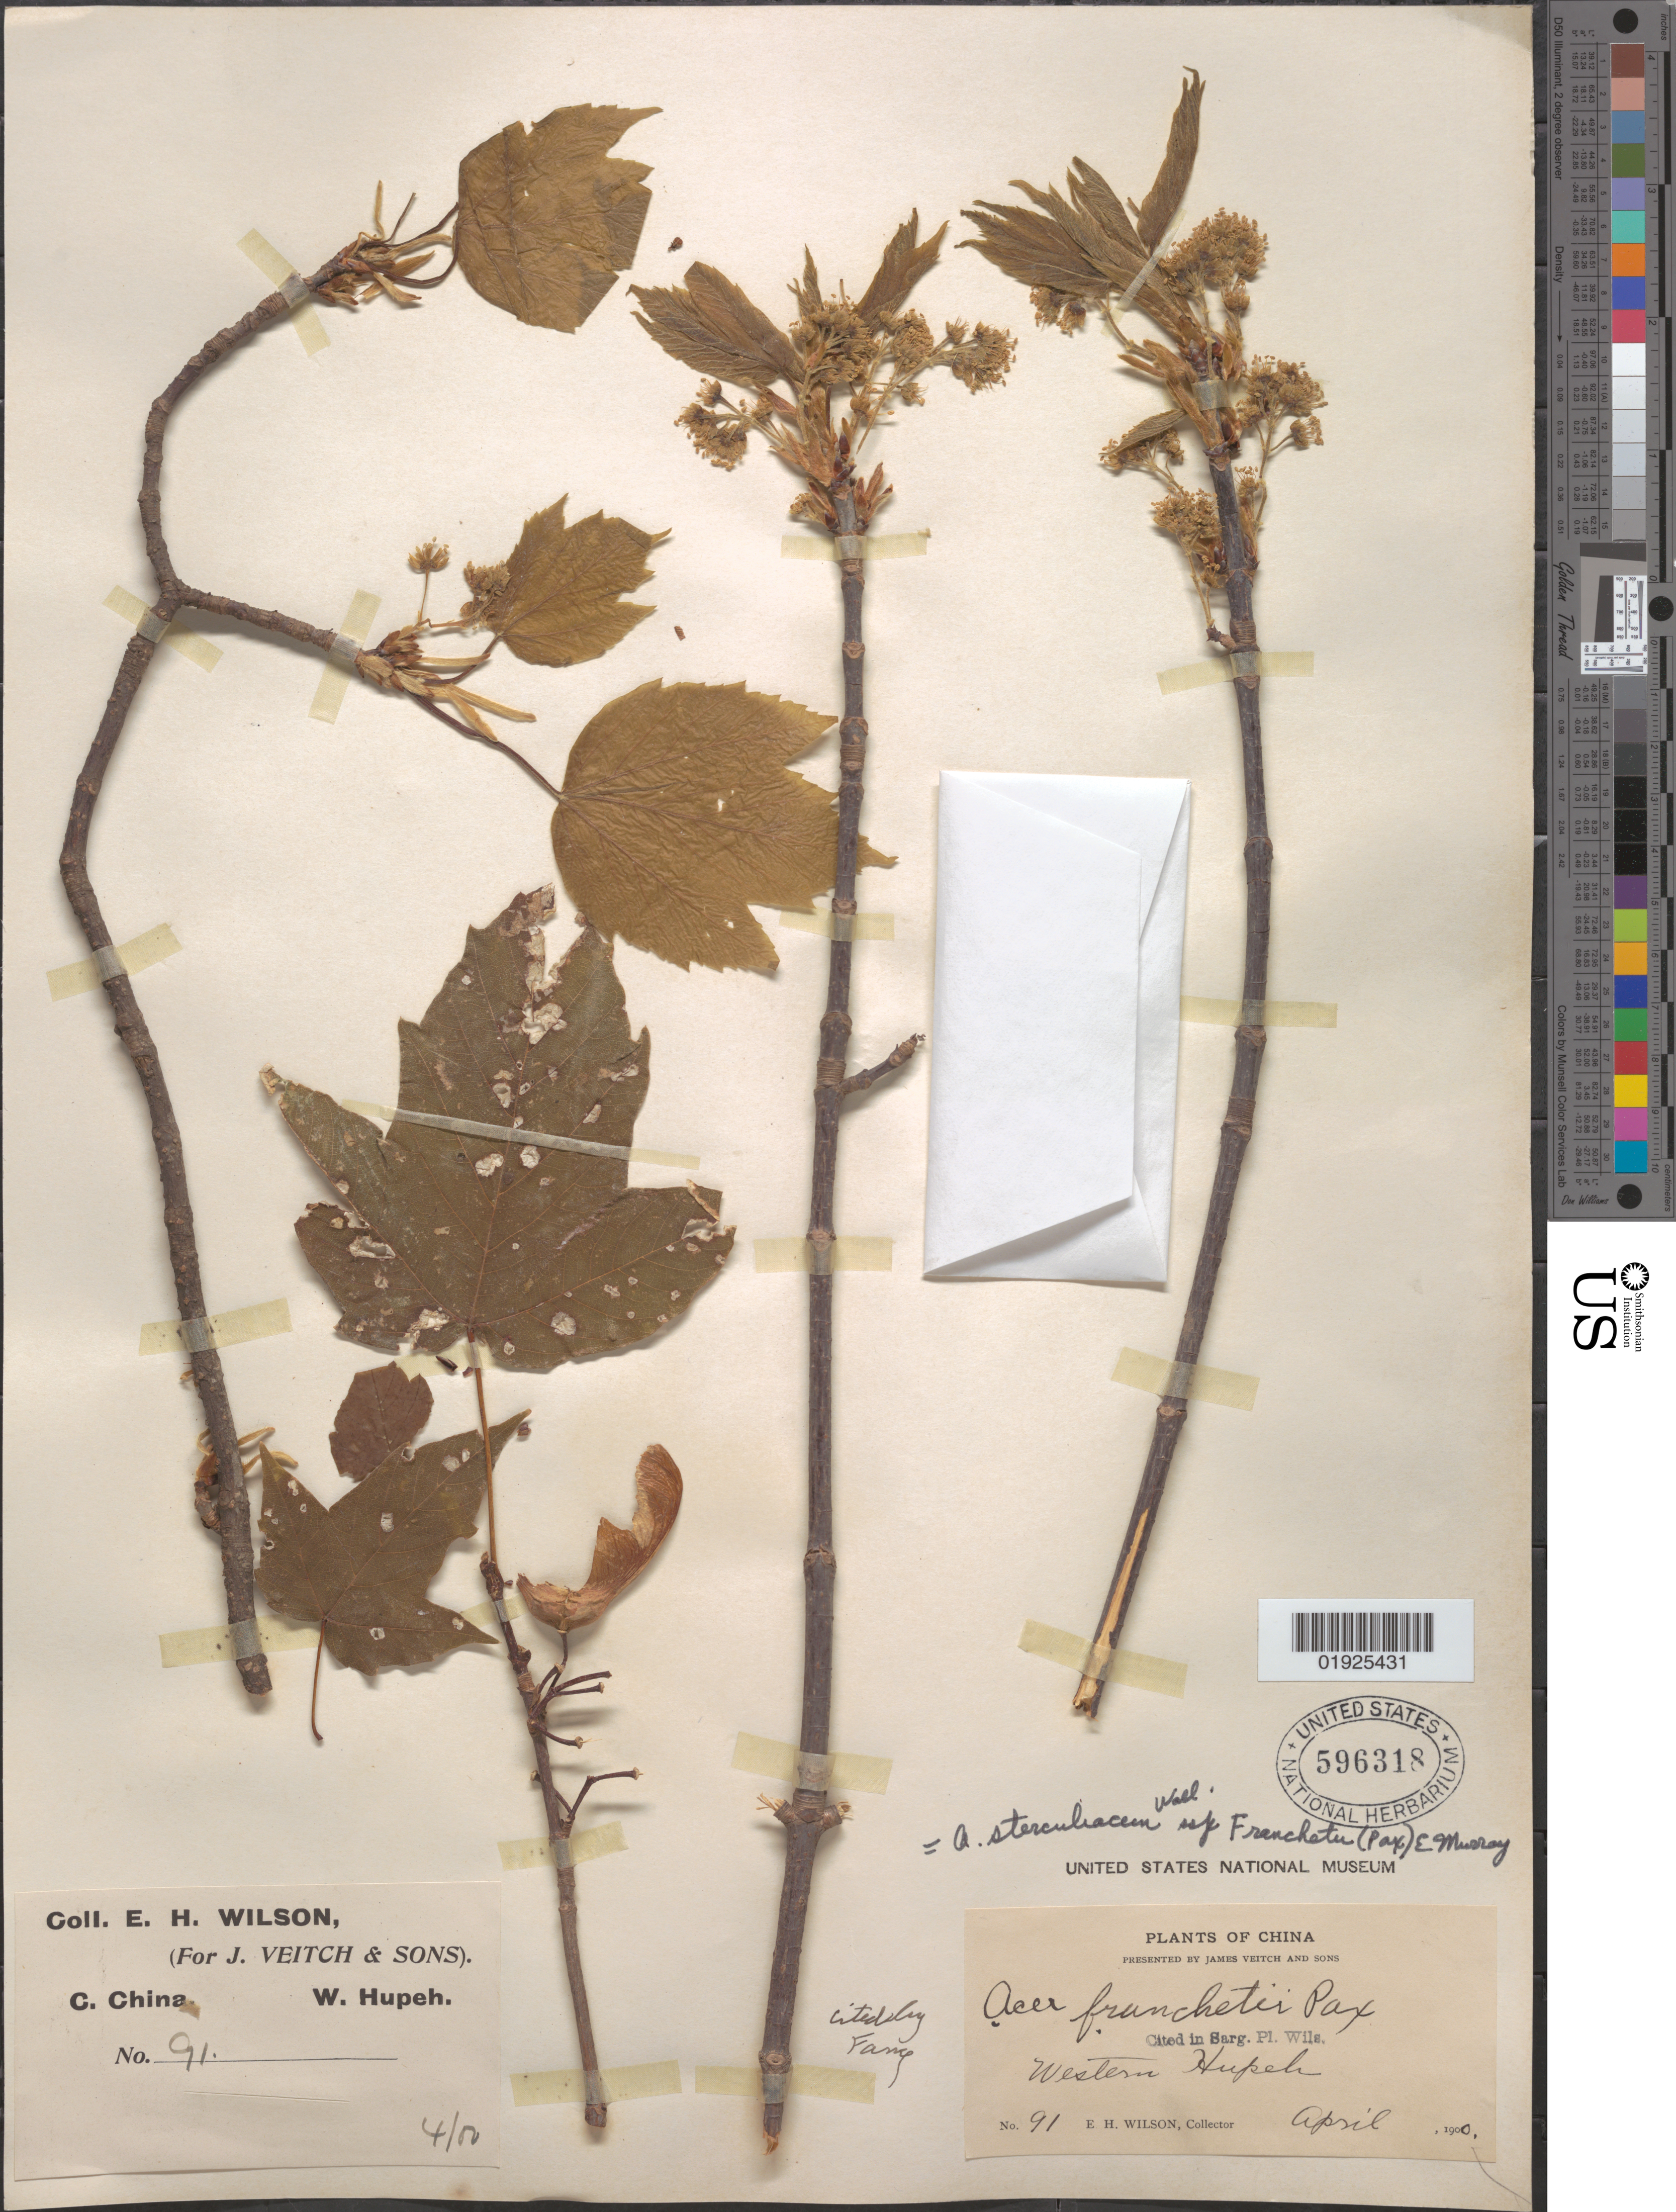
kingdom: Plantae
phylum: Tracheophyta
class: Magnoliopsida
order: Sapindales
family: Sapindaceae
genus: Acer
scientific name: Acer sterculiaceum subsp. franchetii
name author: (Pax) A.E. Murray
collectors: E. H. Wilson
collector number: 91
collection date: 1900-04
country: China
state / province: Hubei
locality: Western Hupeh [Hubei]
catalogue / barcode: US 596318